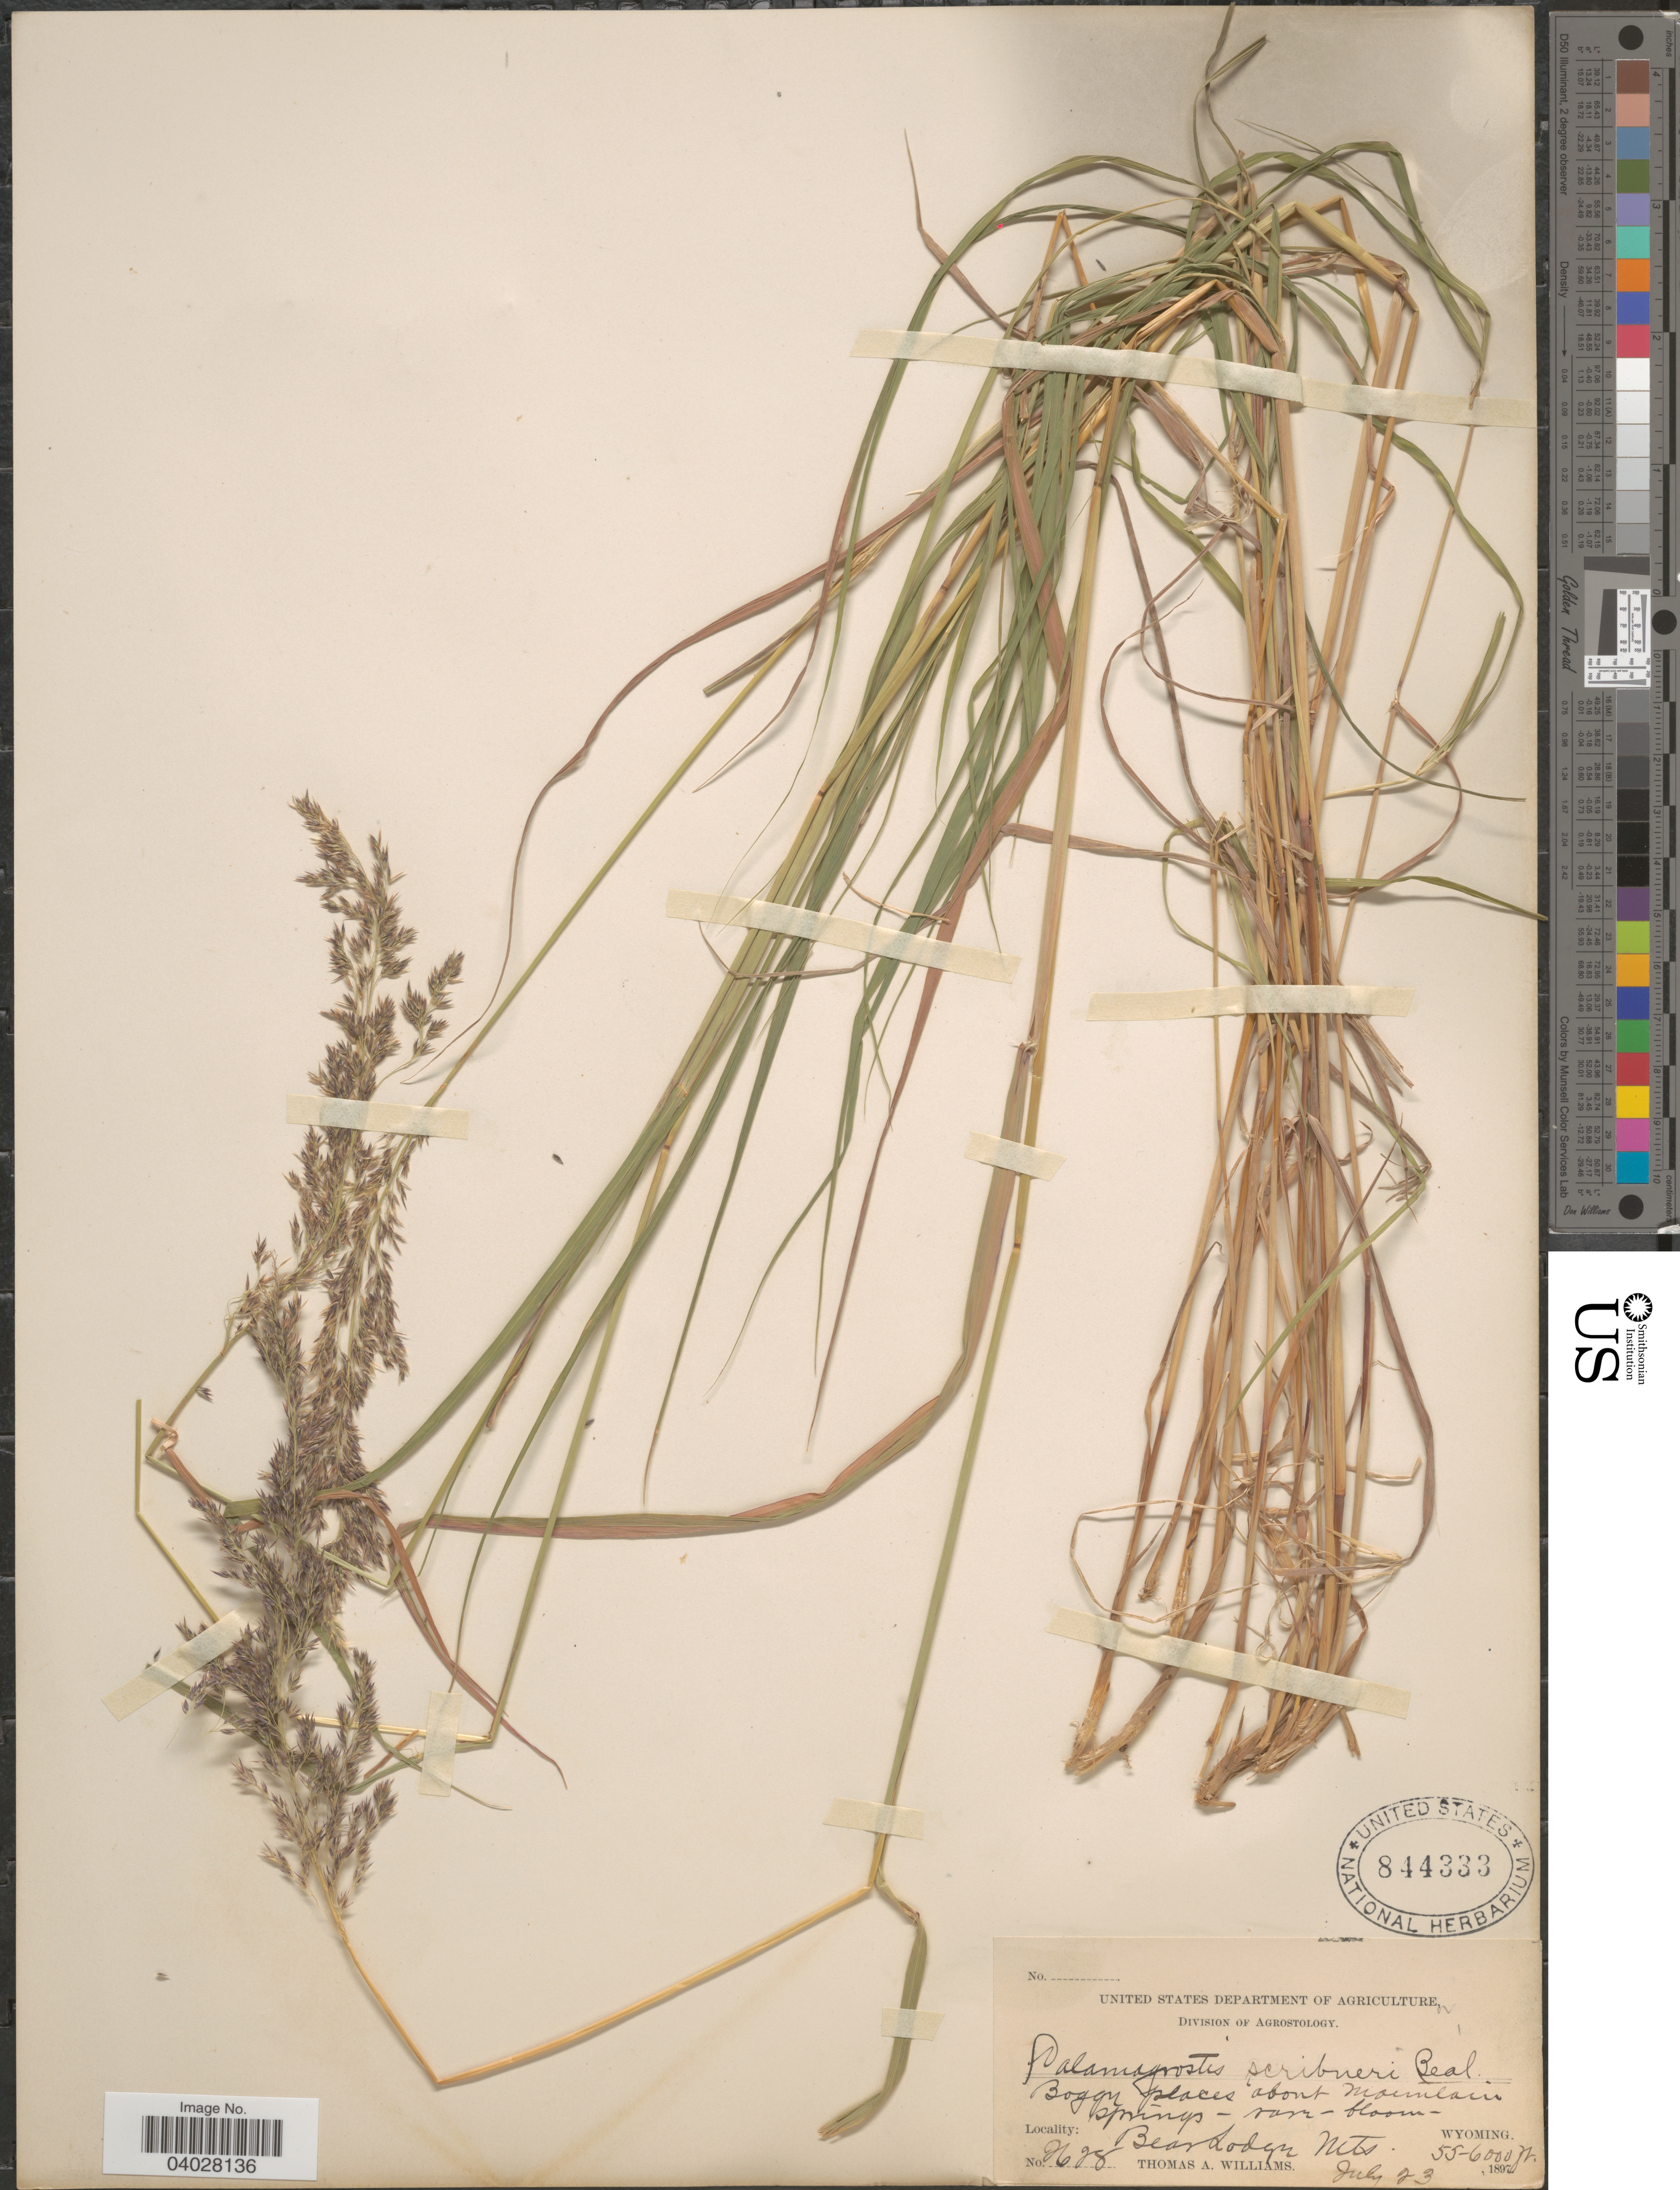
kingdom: Plantae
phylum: Tracheophyta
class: Liliopsida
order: Poales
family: Poaceae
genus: Calamagrostis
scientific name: Calamagrostis canadensis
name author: (Michx.) P. Beauv.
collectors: T. A. Williams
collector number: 2628*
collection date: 1897-07-23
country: United States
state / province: Wyoming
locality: Bear Lodge Mts.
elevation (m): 1676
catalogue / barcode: US 844333